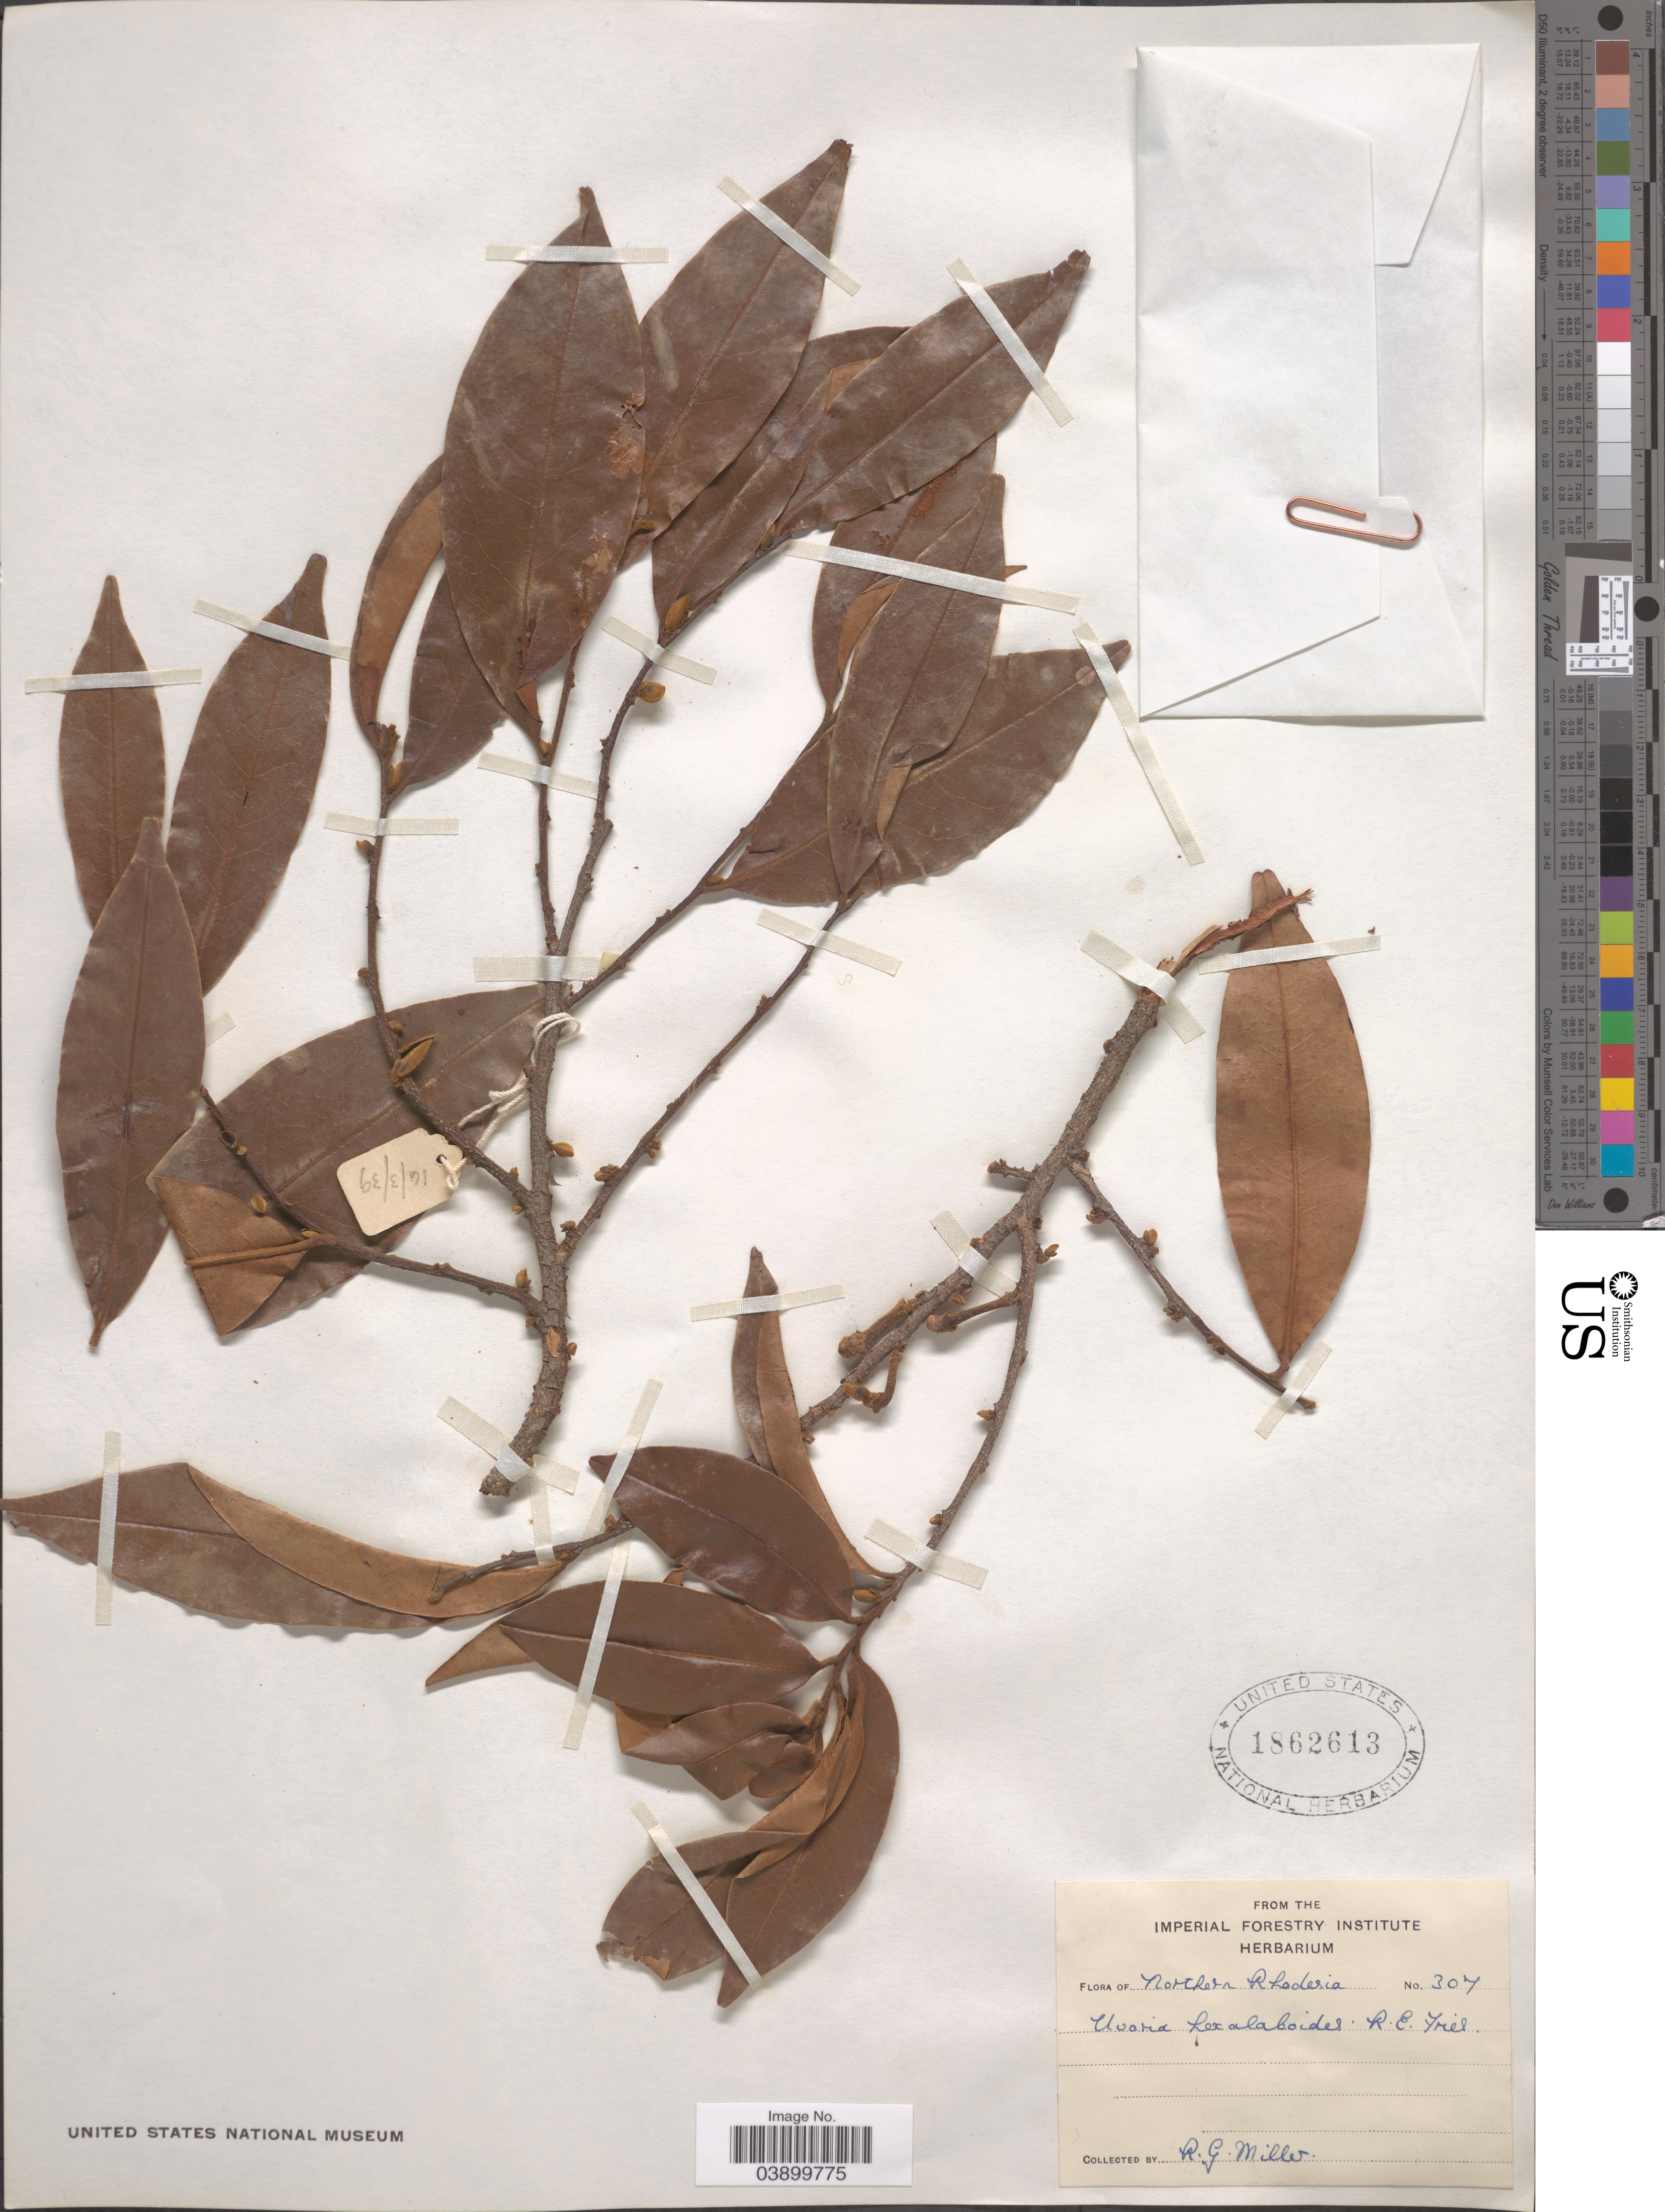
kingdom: Plantae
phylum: Tracheophyta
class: Magnoliopsida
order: Magnoliales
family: Annonaceae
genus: Uvaria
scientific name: Uvaria hexaloboides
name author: R.E. Fr.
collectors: R. Miller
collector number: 307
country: Zambia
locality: Northern Rhodesia.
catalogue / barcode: US 1862613